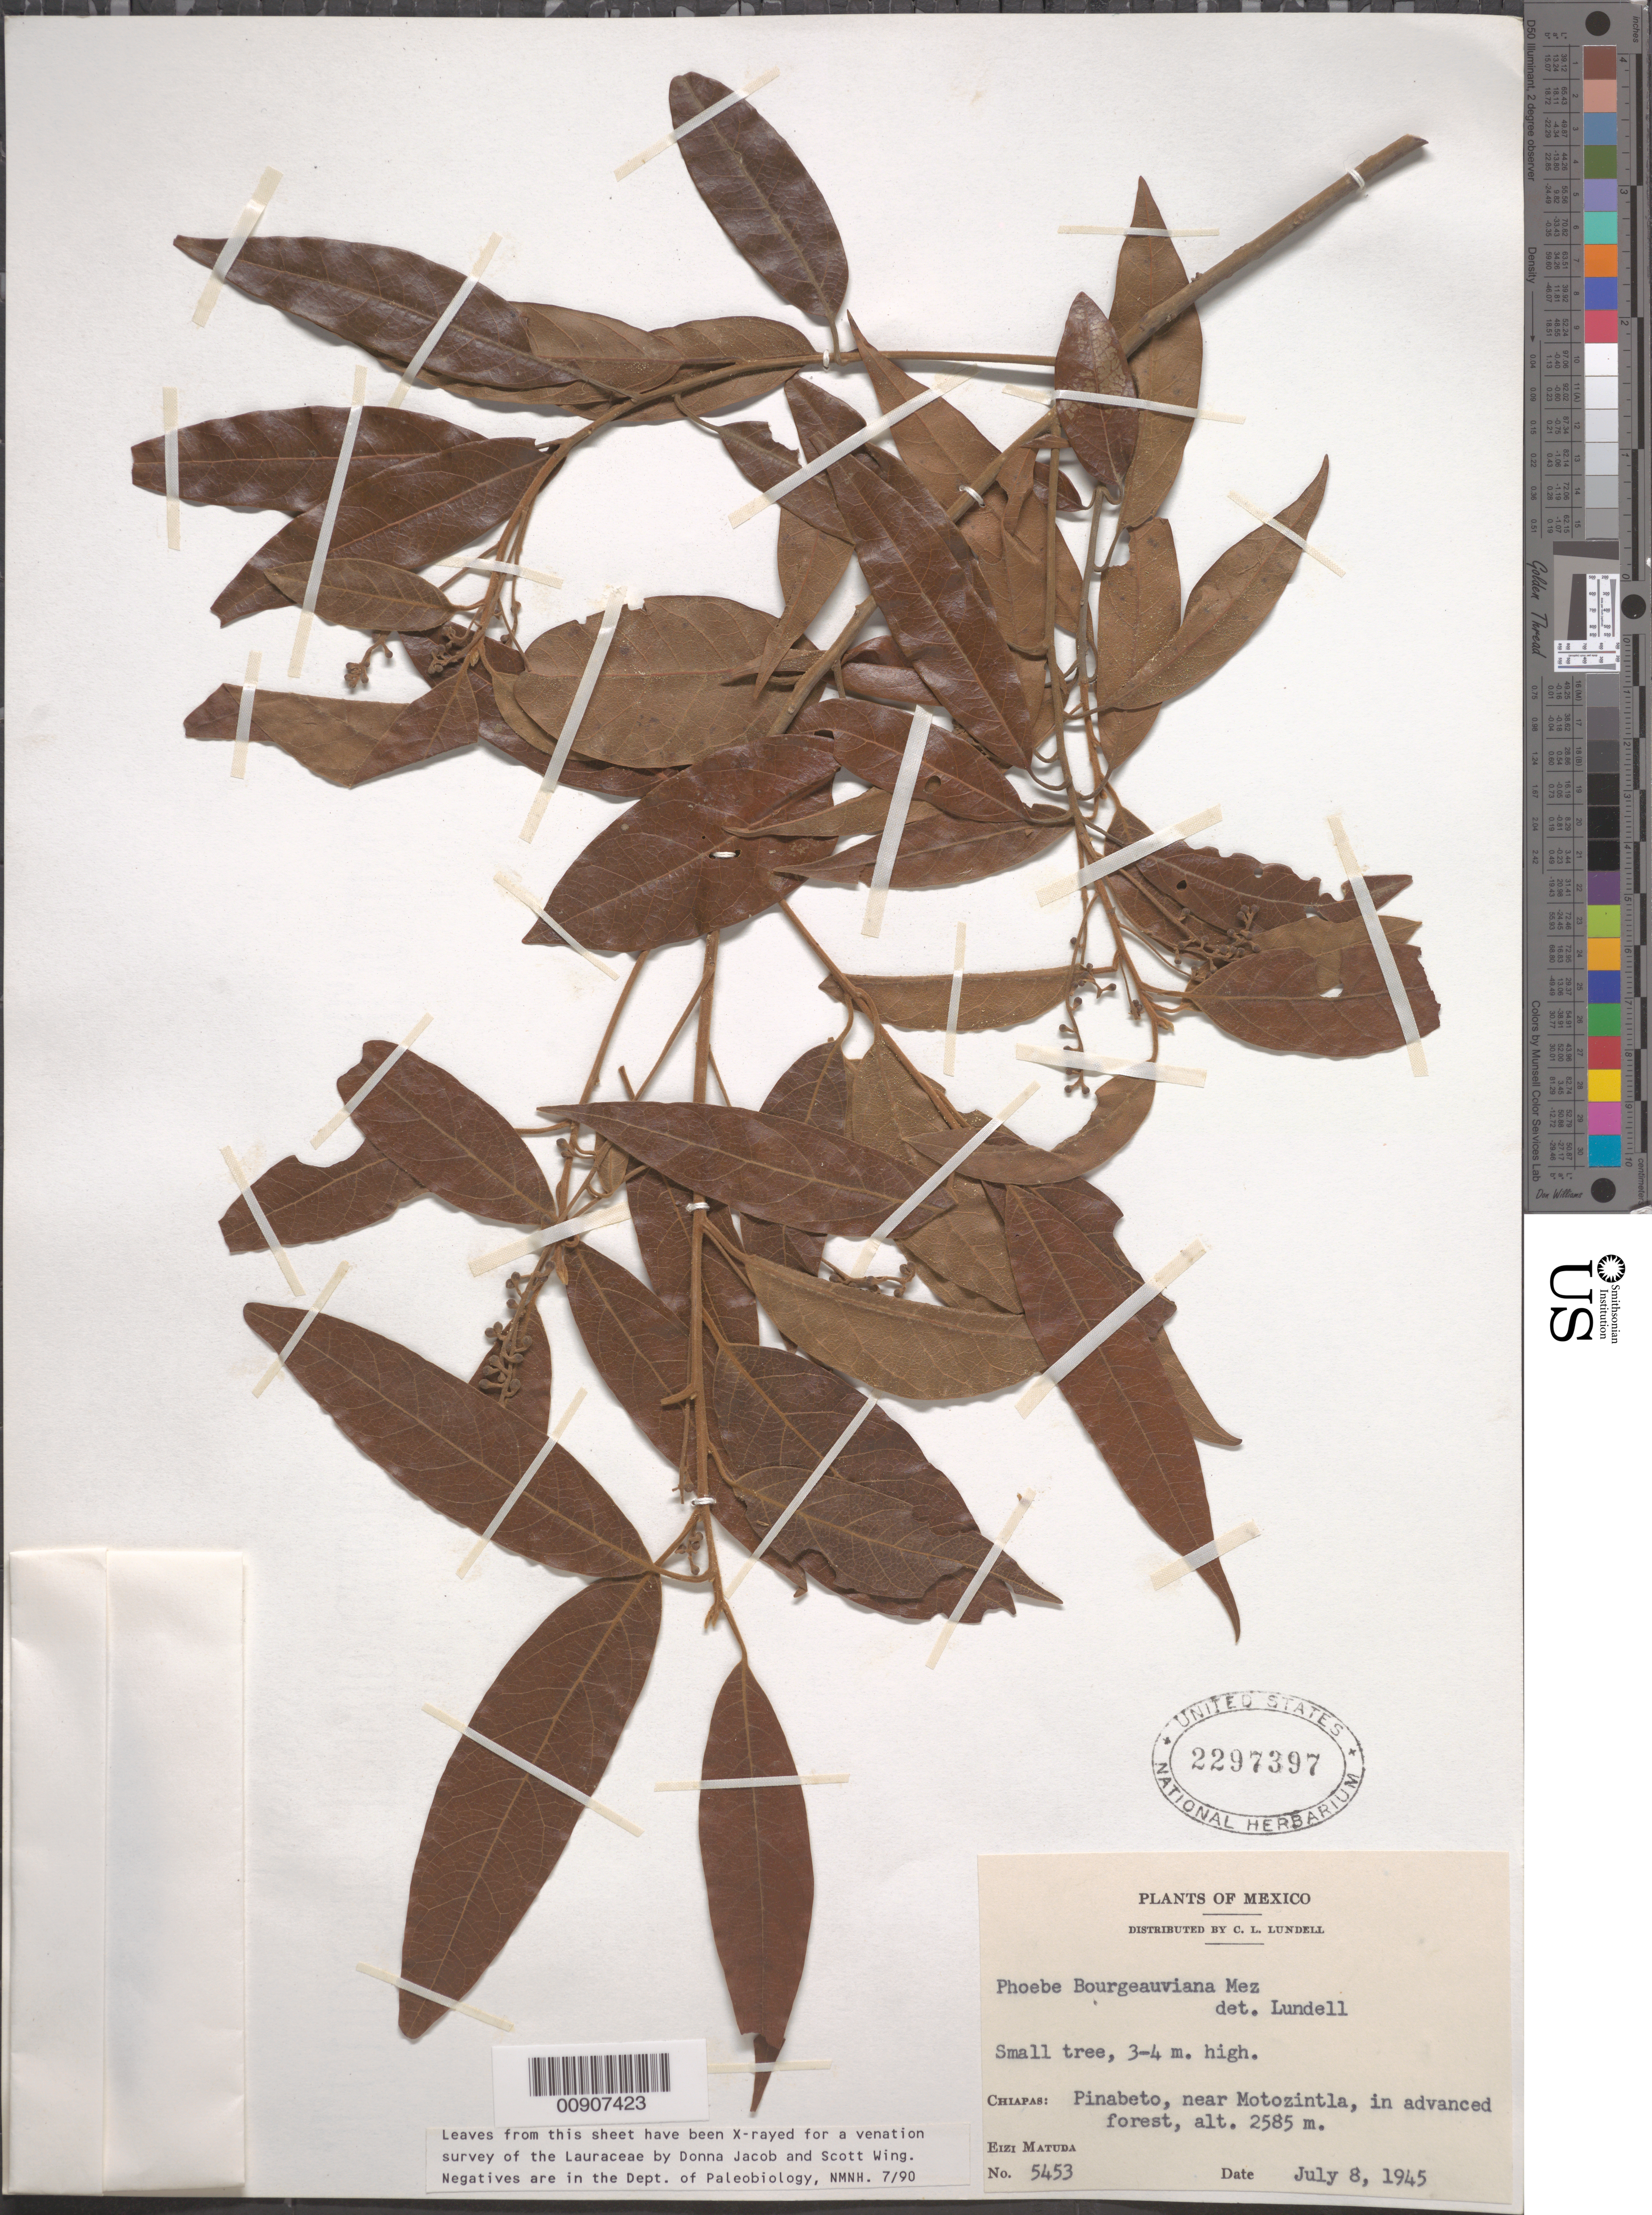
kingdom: Plantae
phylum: Tracheophyta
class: Magnoliopsida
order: Laurales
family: Lauraceae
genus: Phoebe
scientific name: Phoebe bourgeauviana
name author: Mez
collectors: E. Matuda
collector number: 5453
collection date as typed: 08 Jul 1945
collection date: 1945-07-08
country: Mexico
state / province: Chiapas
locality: Chiapas: Pinabeto, near Motozintla.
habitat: In advanced forest.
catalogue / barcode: US 2297397